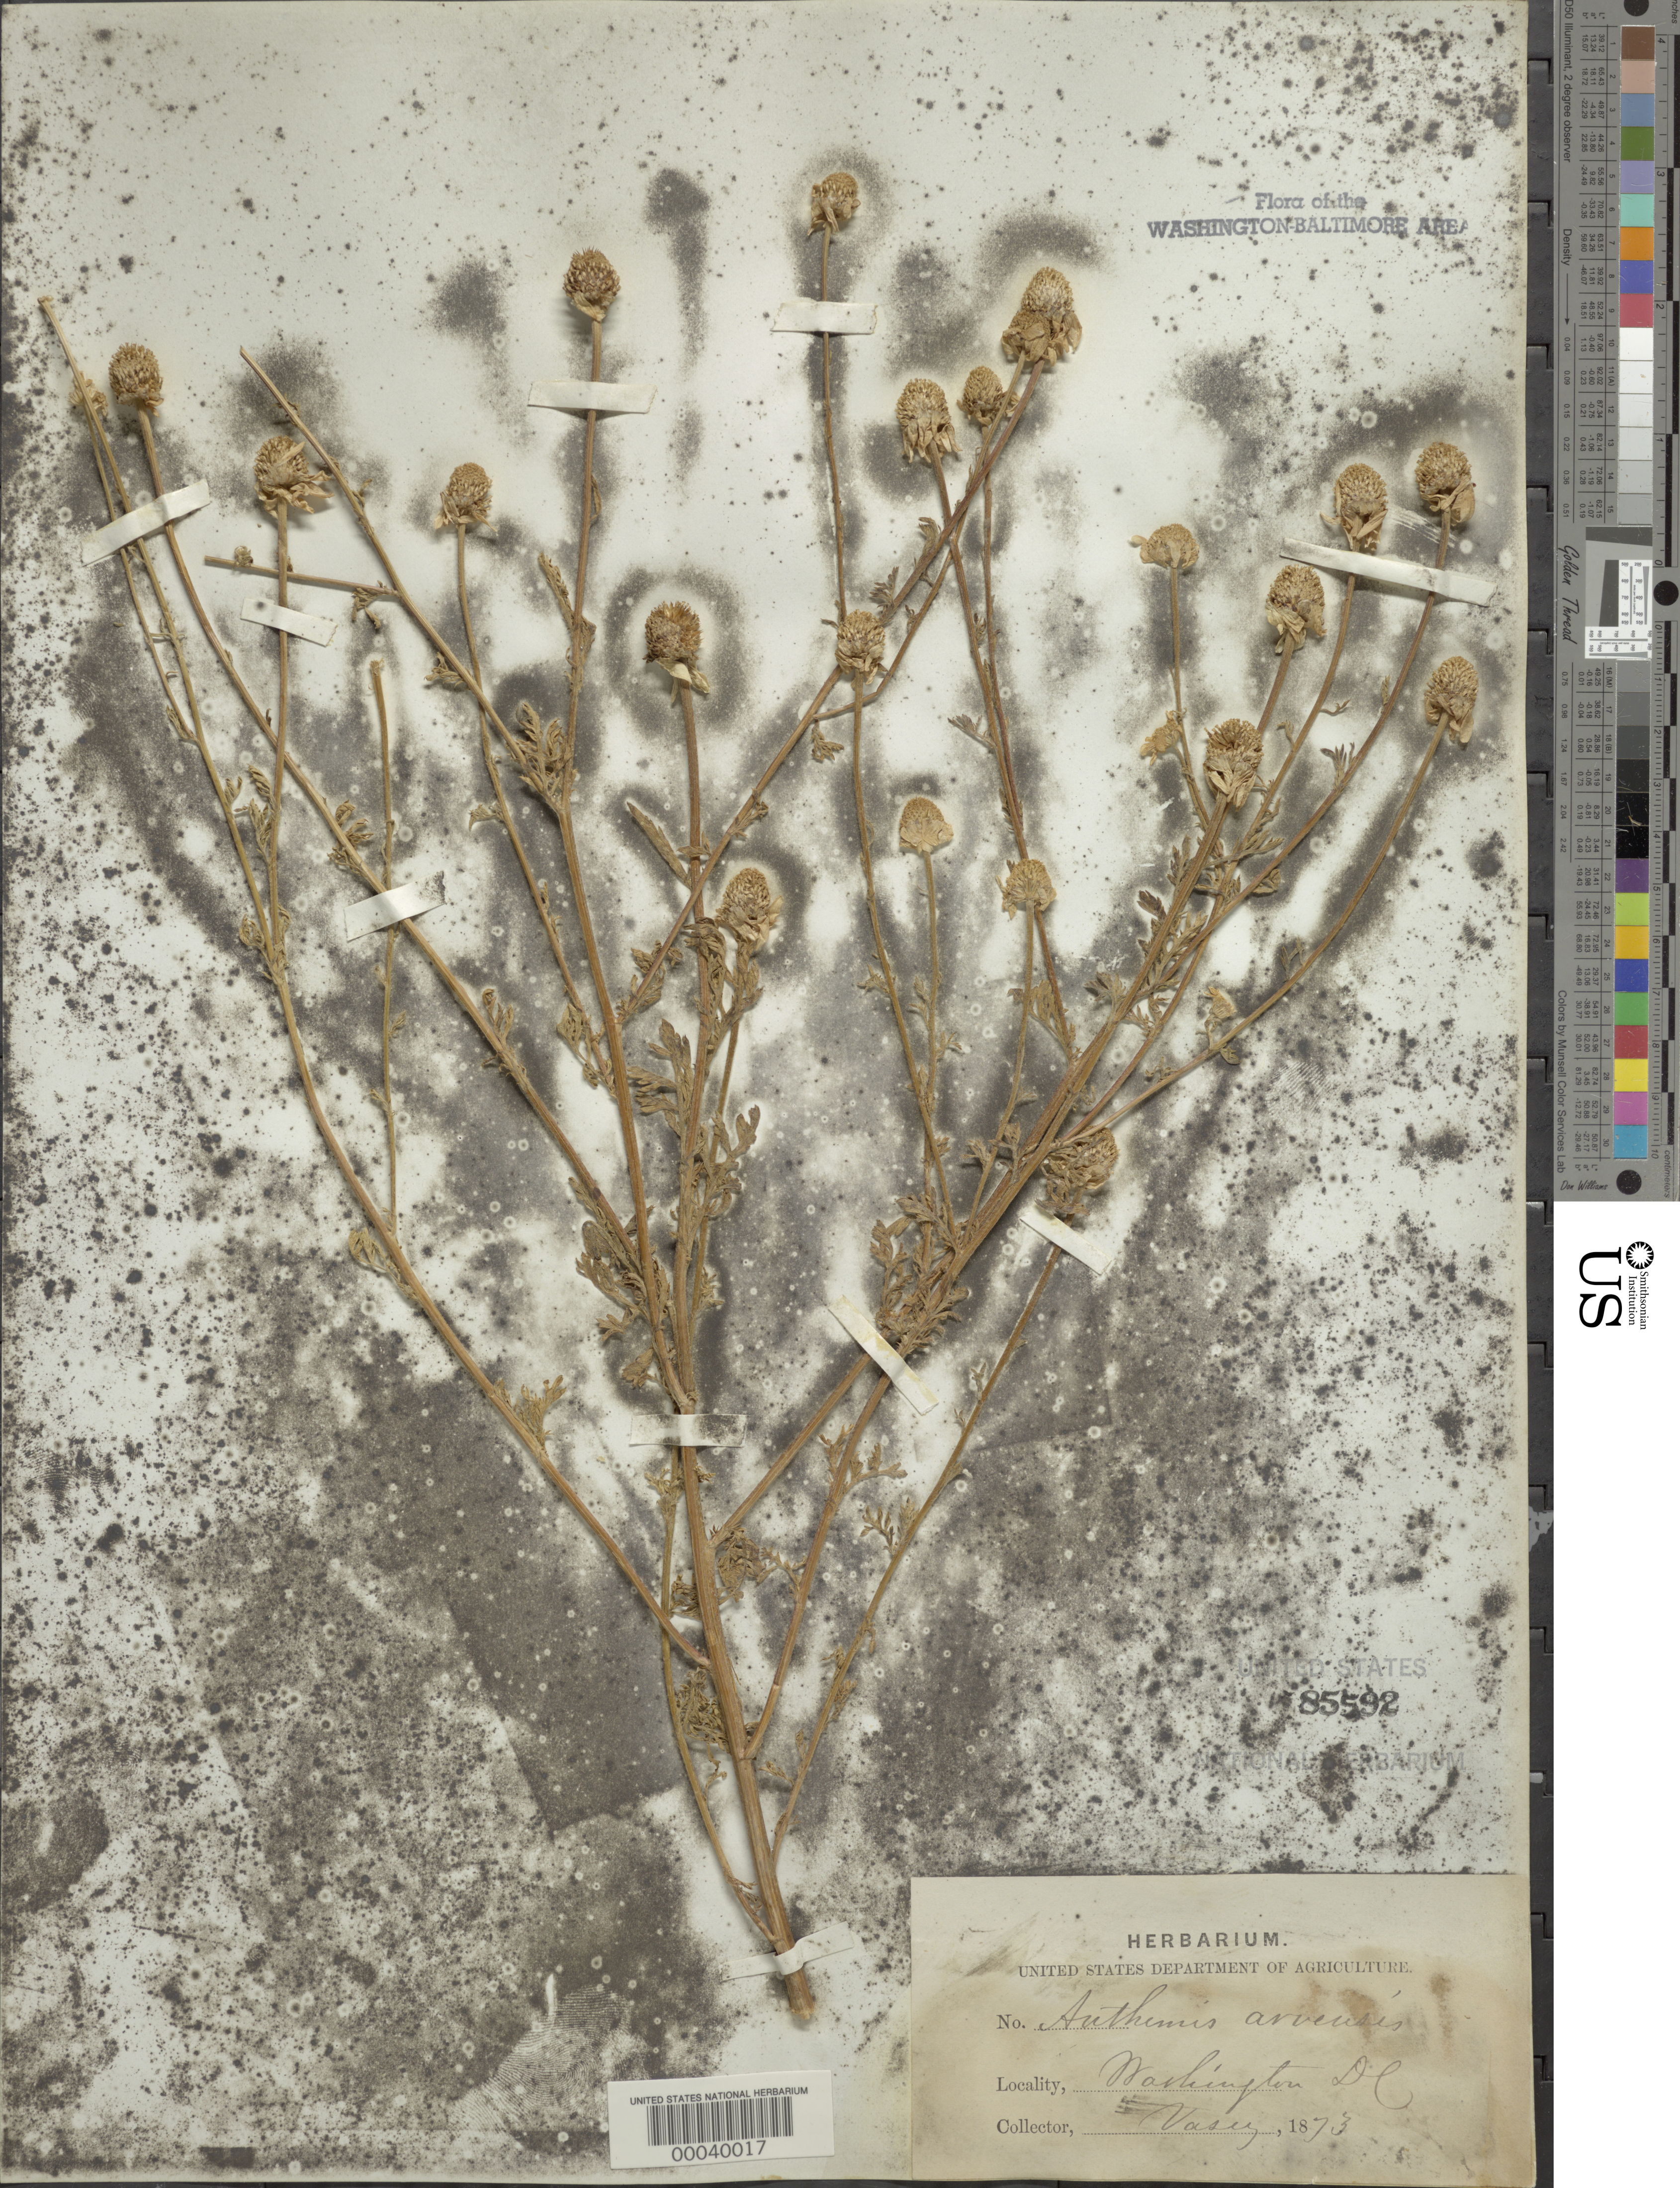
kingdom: Plantae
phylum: Tracheophyta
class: Magnoliopsida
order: Asterales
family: Asteraceae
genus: Anthemis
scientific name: Anthemis arvensis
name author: L.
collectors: G. Vasey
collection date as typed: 1873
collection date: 1873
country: United States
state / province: District of Columbia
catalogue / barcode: US 85592